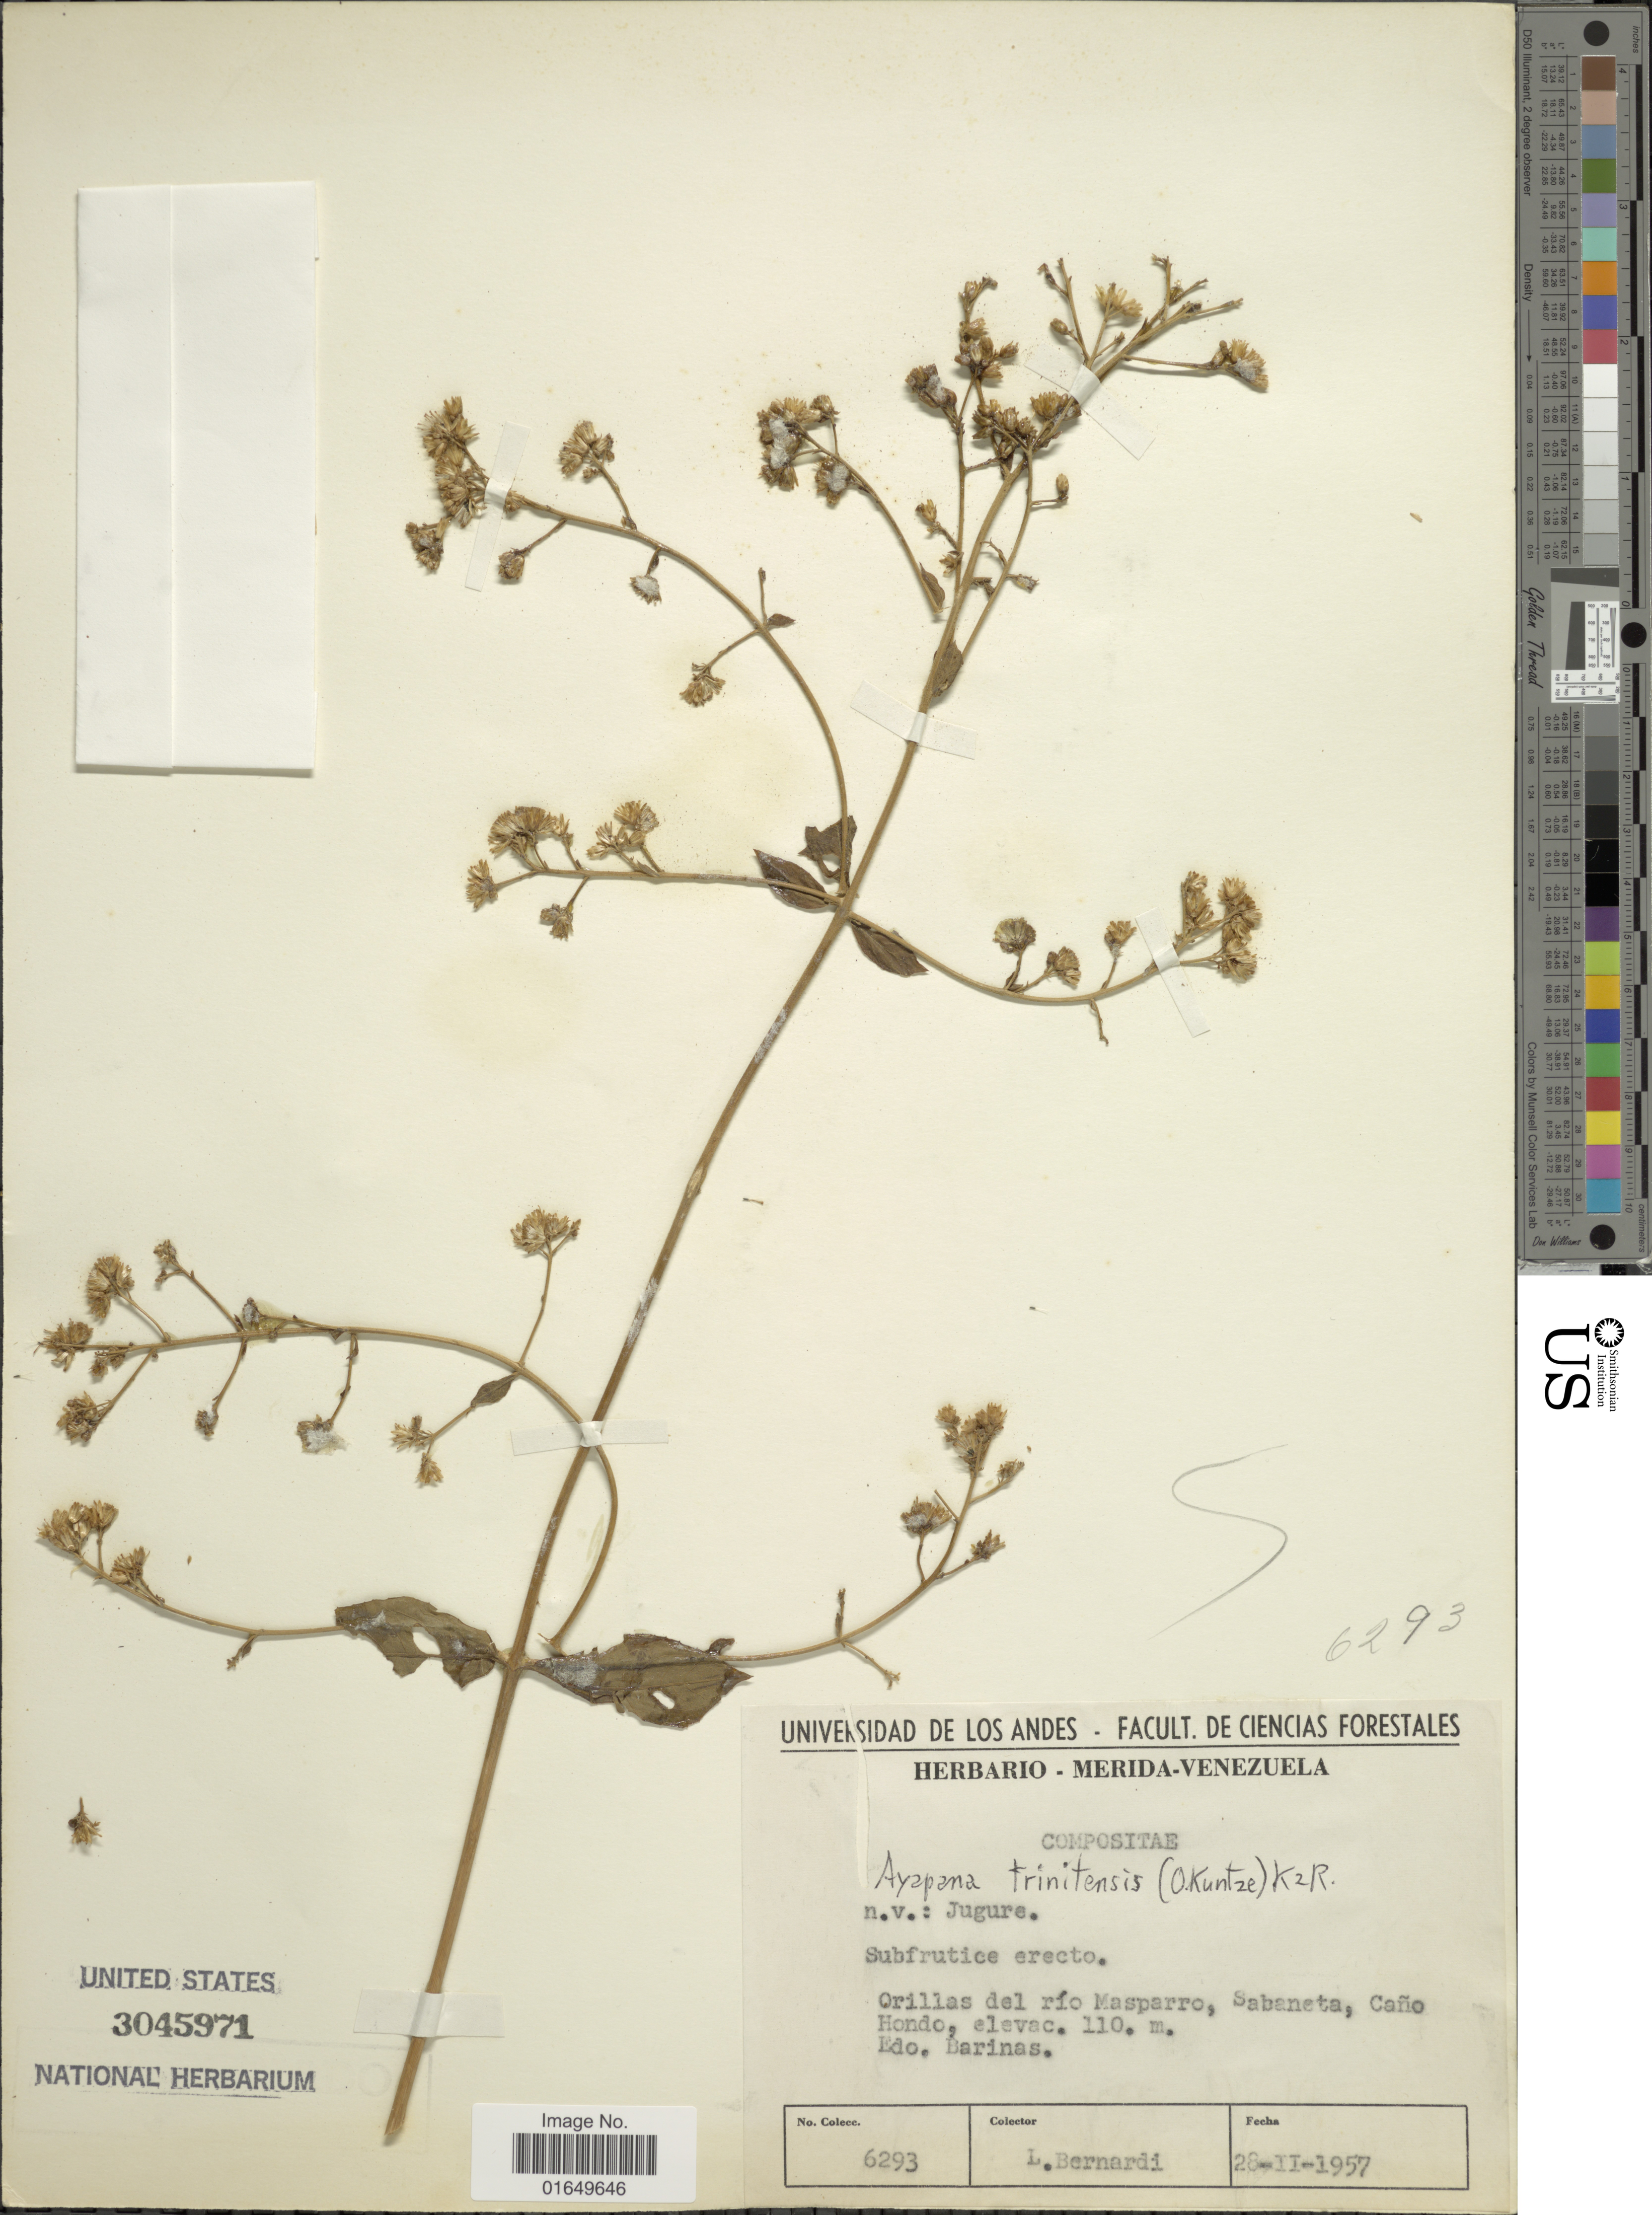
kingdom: Plantae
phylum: Tracheophyta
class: Magnoliopsida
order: Asterales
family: Asteraceae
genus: Ayapana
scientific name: Ayapana trinitensis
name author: (Kuntze) R.M. King & H. Rob.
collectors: L. Bernardi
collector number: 6293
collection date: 1957-02-28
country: Venezuela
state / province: Barinas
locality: Orillas del río Masparro, Sabaneta, Caño Hondo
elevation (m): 110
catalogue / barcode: US 3045971